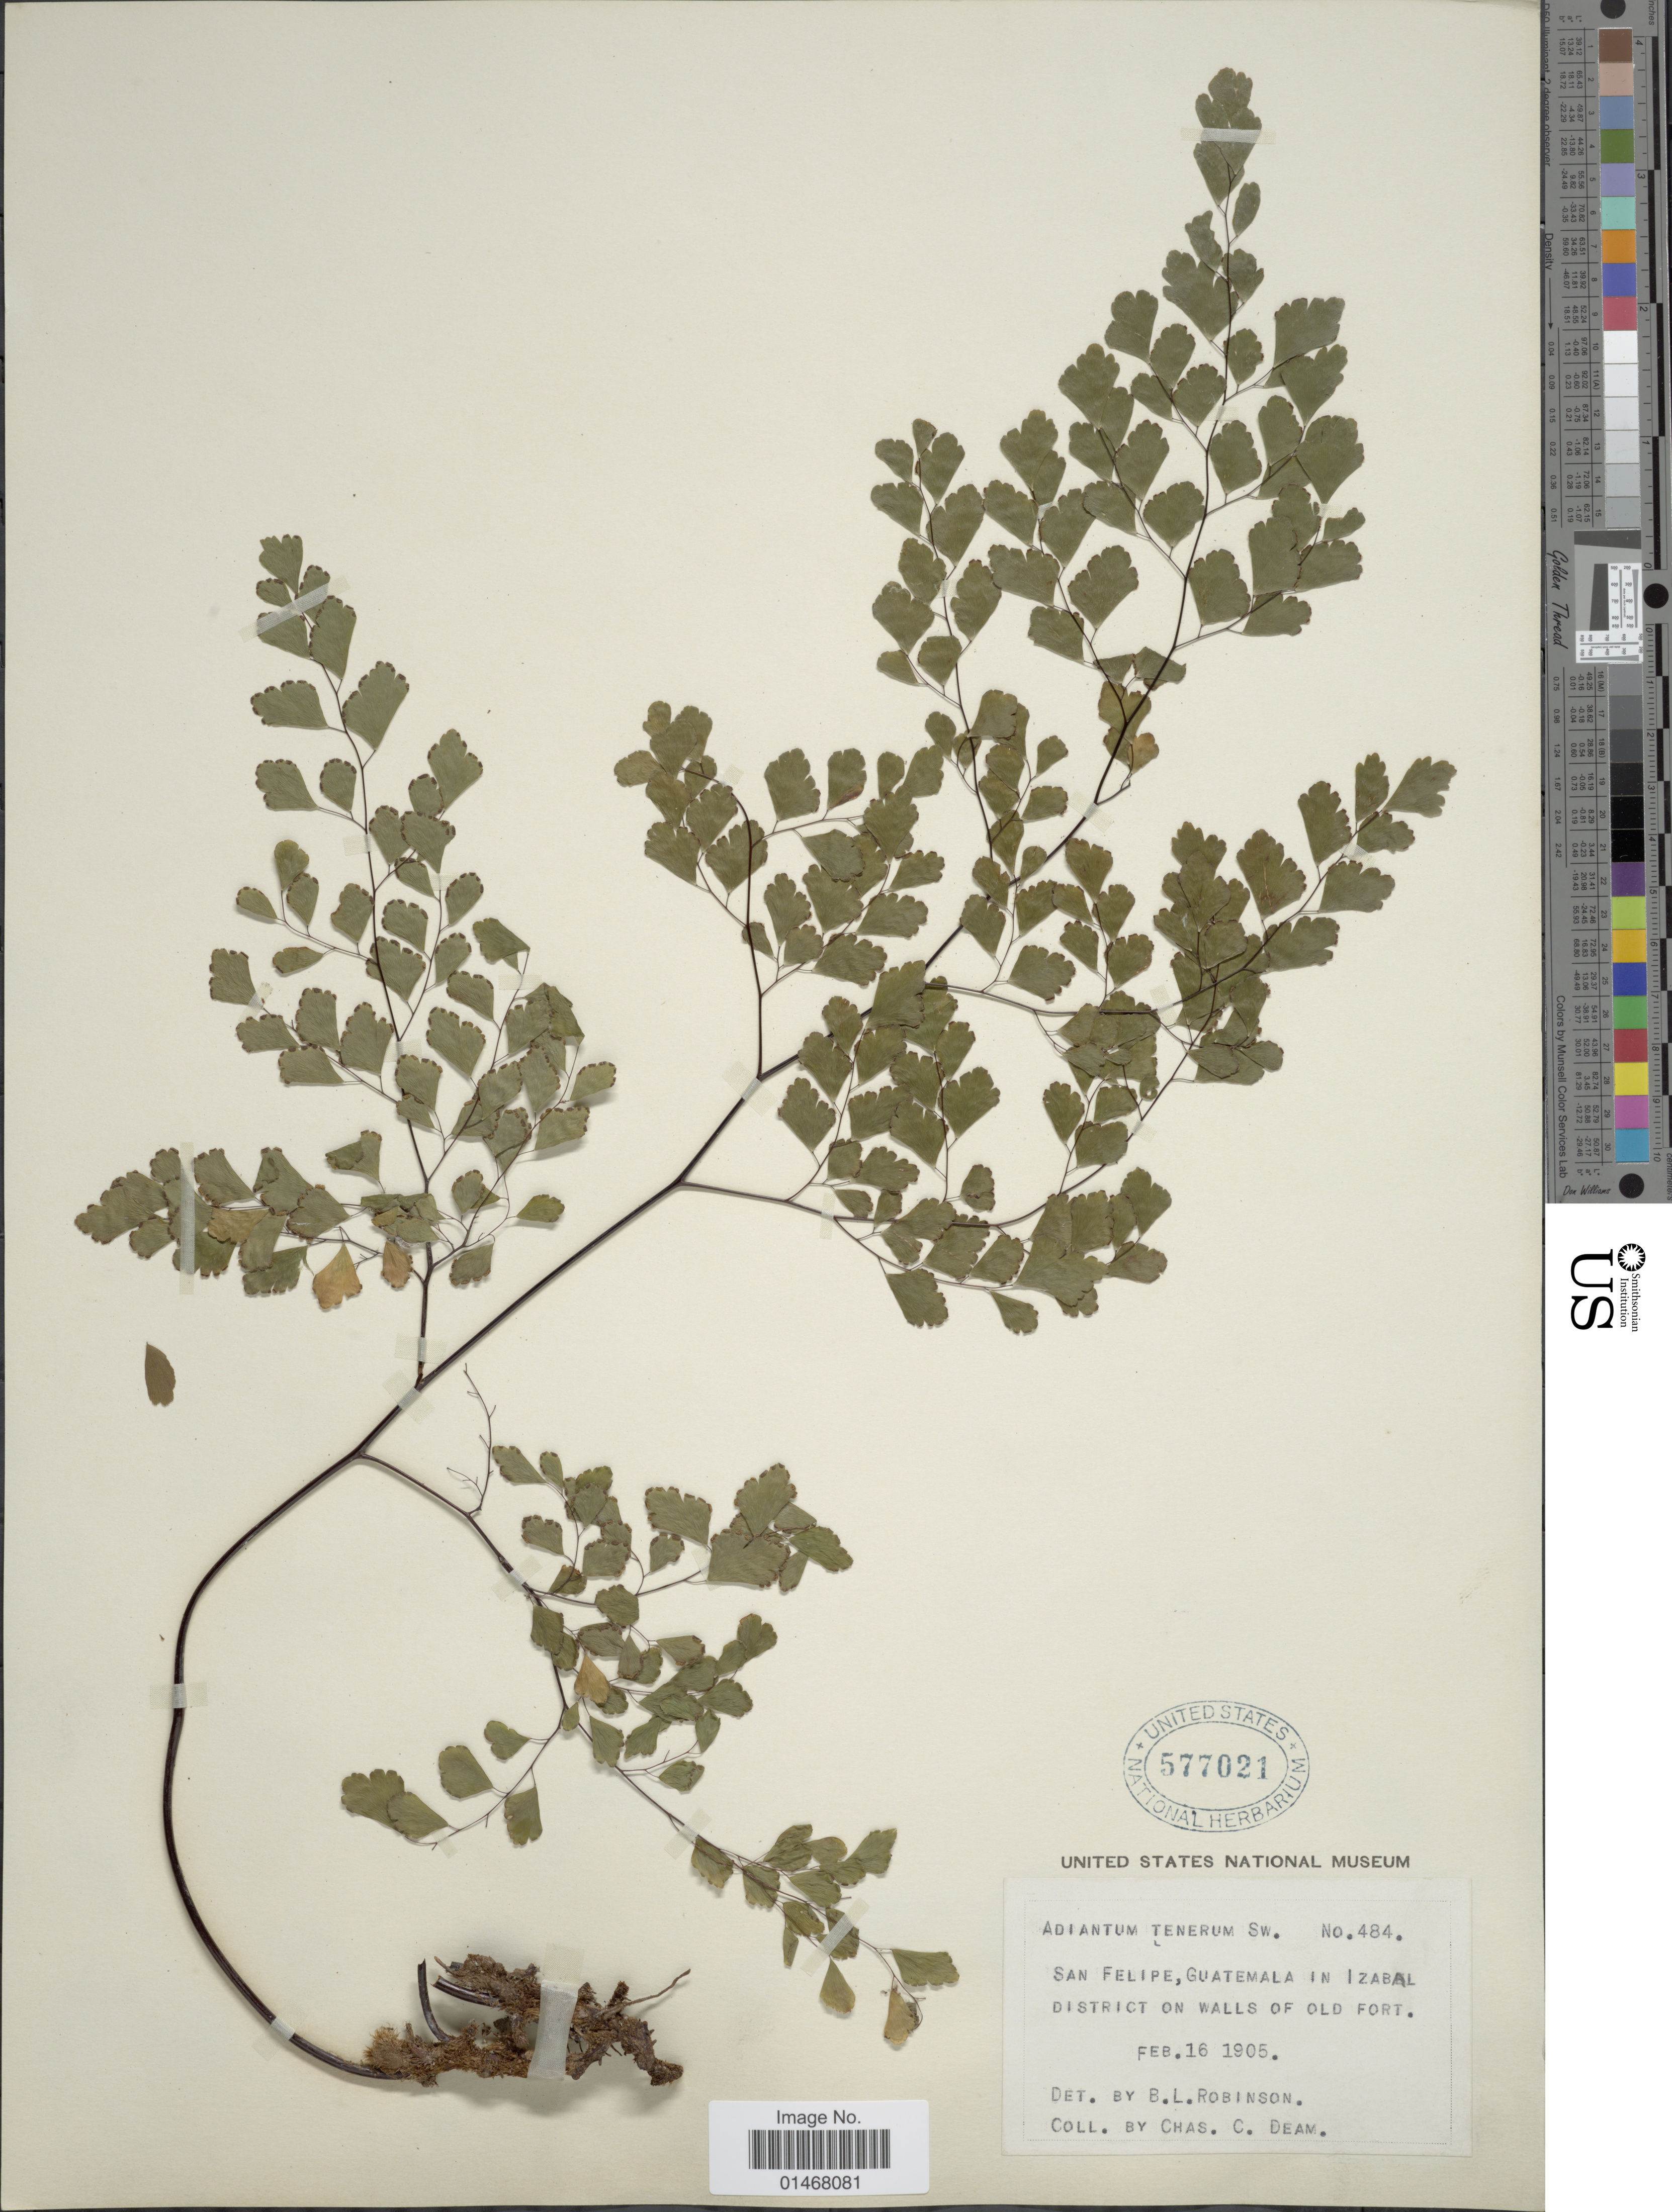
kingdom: Plantae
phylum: Tracheophyta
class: Polypodiopsida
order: Polypodiales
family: Pteridaceae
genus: Adiantum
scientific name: Adiantum tenerum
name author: Sw.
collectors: C. C. Deam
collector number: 484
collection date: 1905-02-16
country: Guatemala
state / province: Izabal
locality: San Felipe, in Izabal District on Walls of Old Fort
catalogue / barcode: US 577021